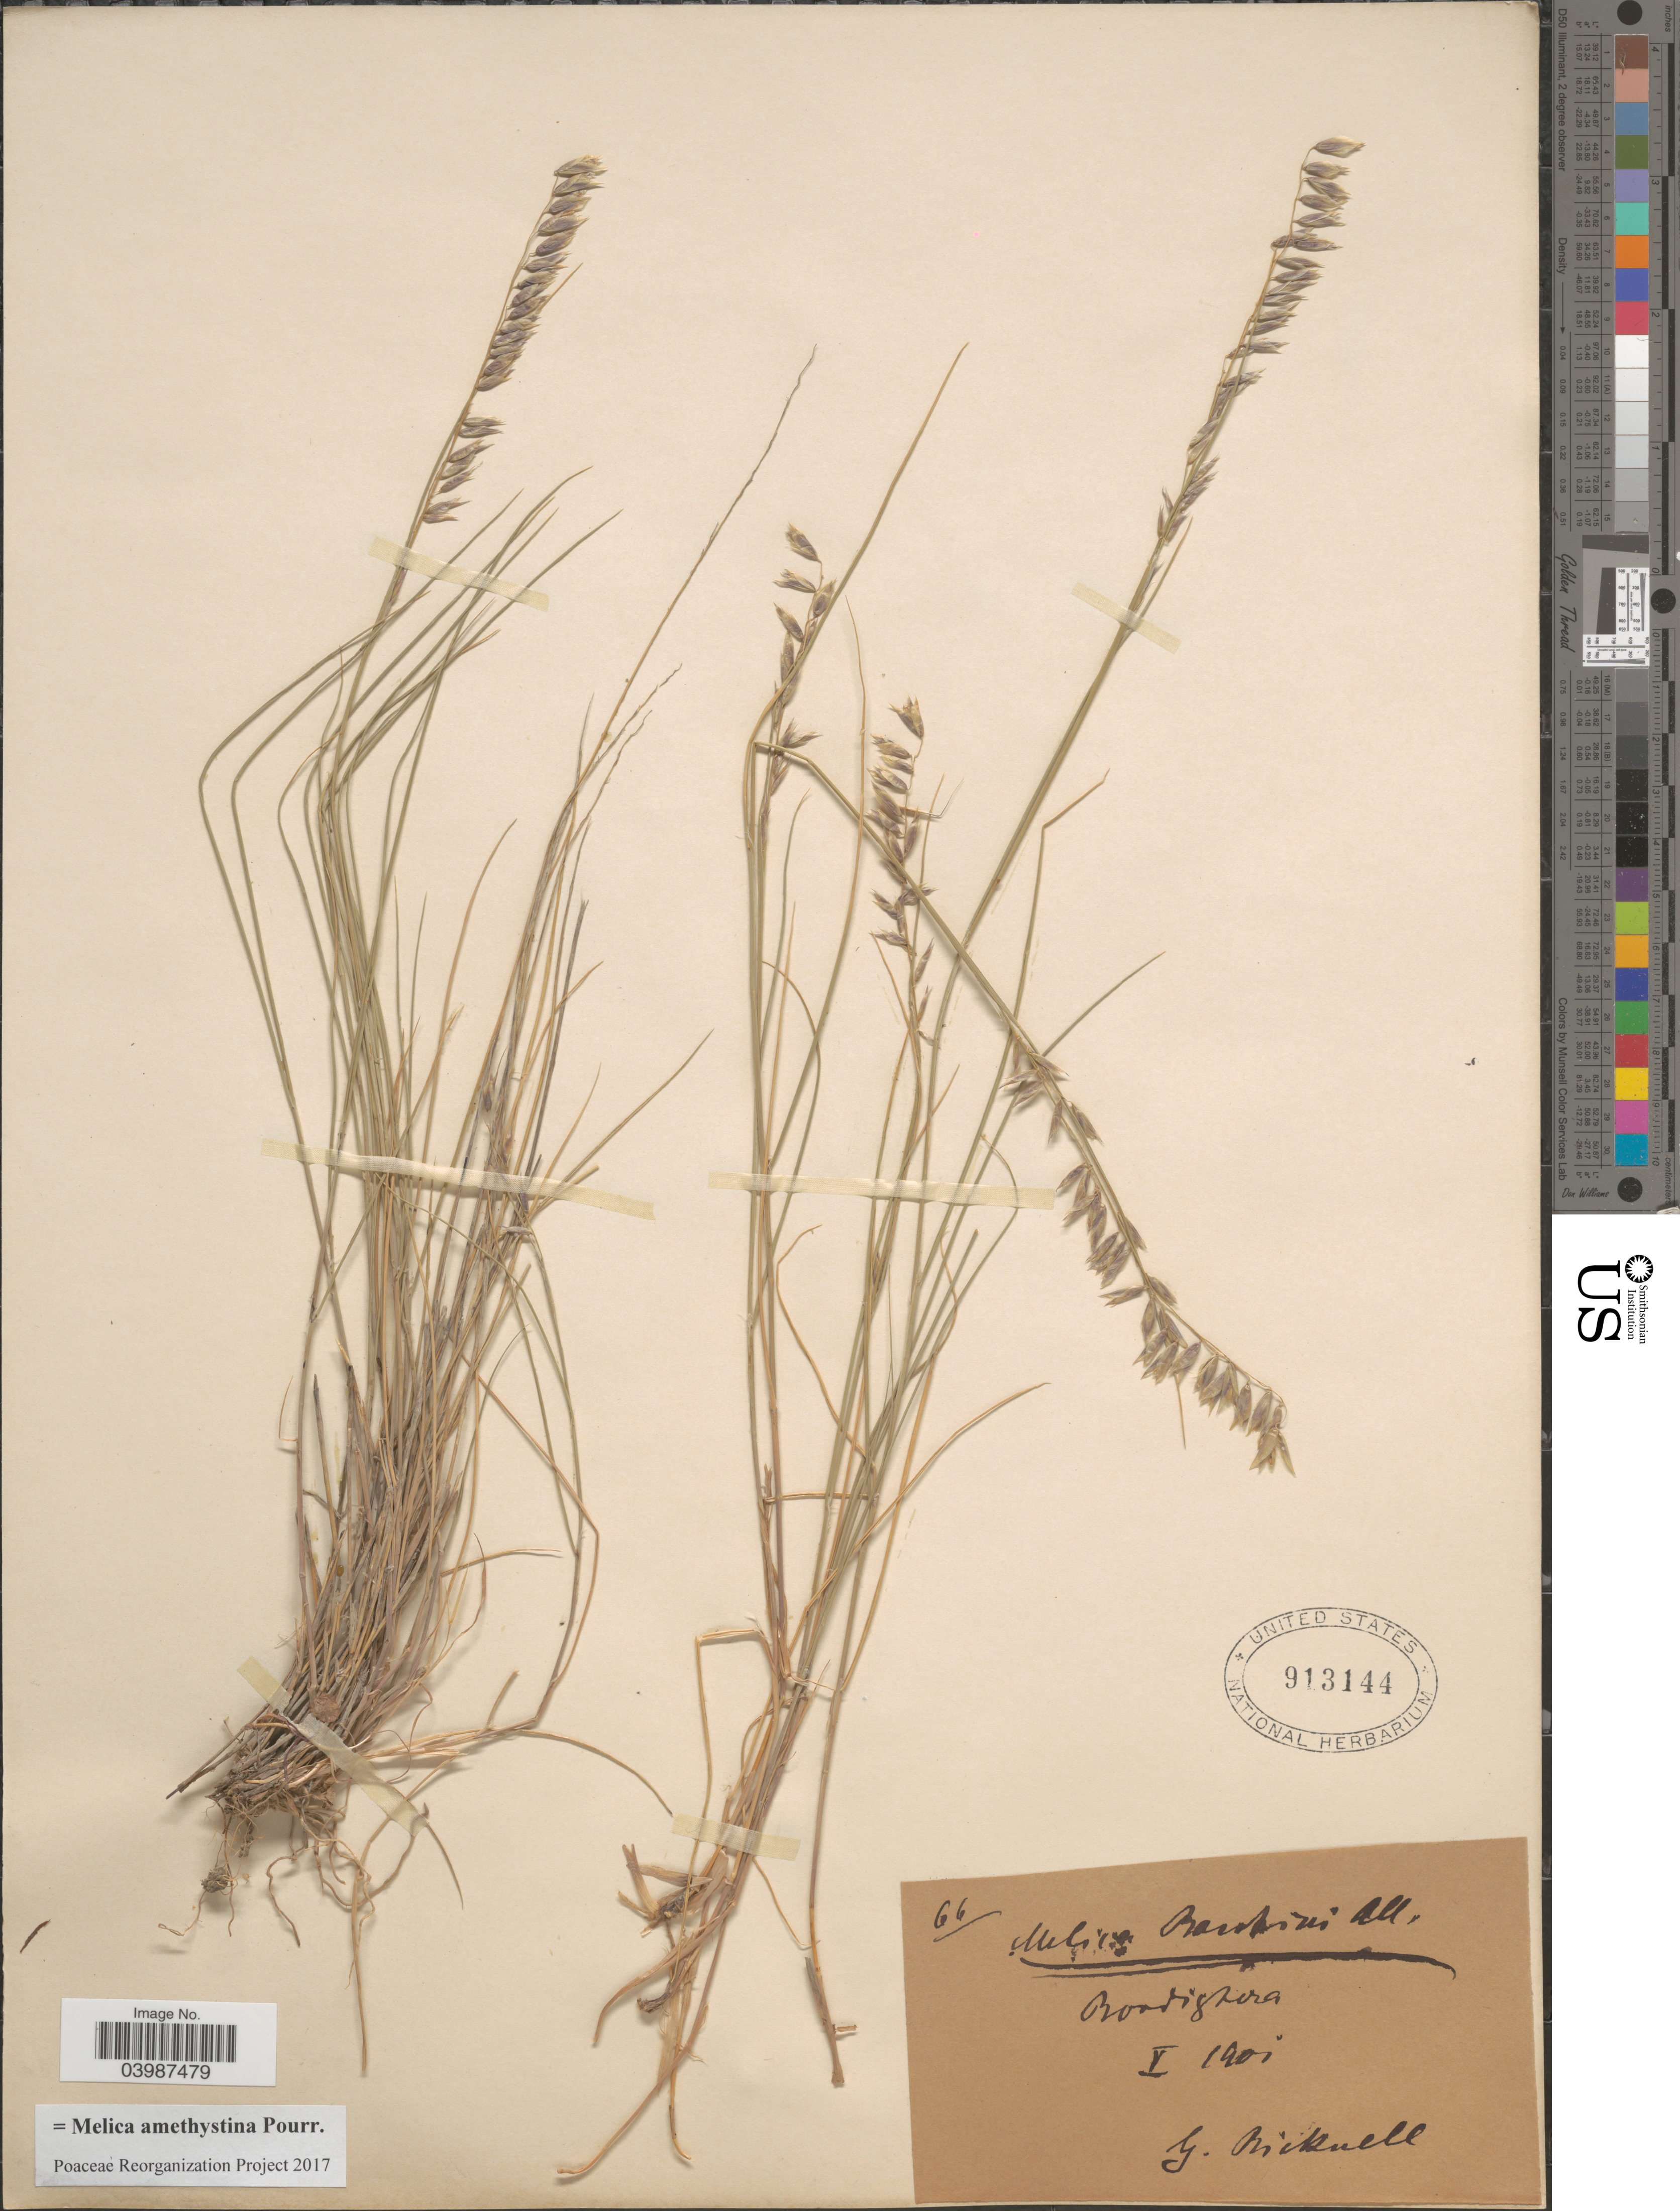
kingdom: Plantae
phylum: Tracheophyta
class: Liliopsida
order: Poales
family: Poaceae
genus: Melica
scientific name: Melica amethystina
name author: Pourr.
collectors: Bricknell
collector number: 66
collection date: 1901-05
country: Italy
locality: Bordighera.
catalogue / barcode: US 913144